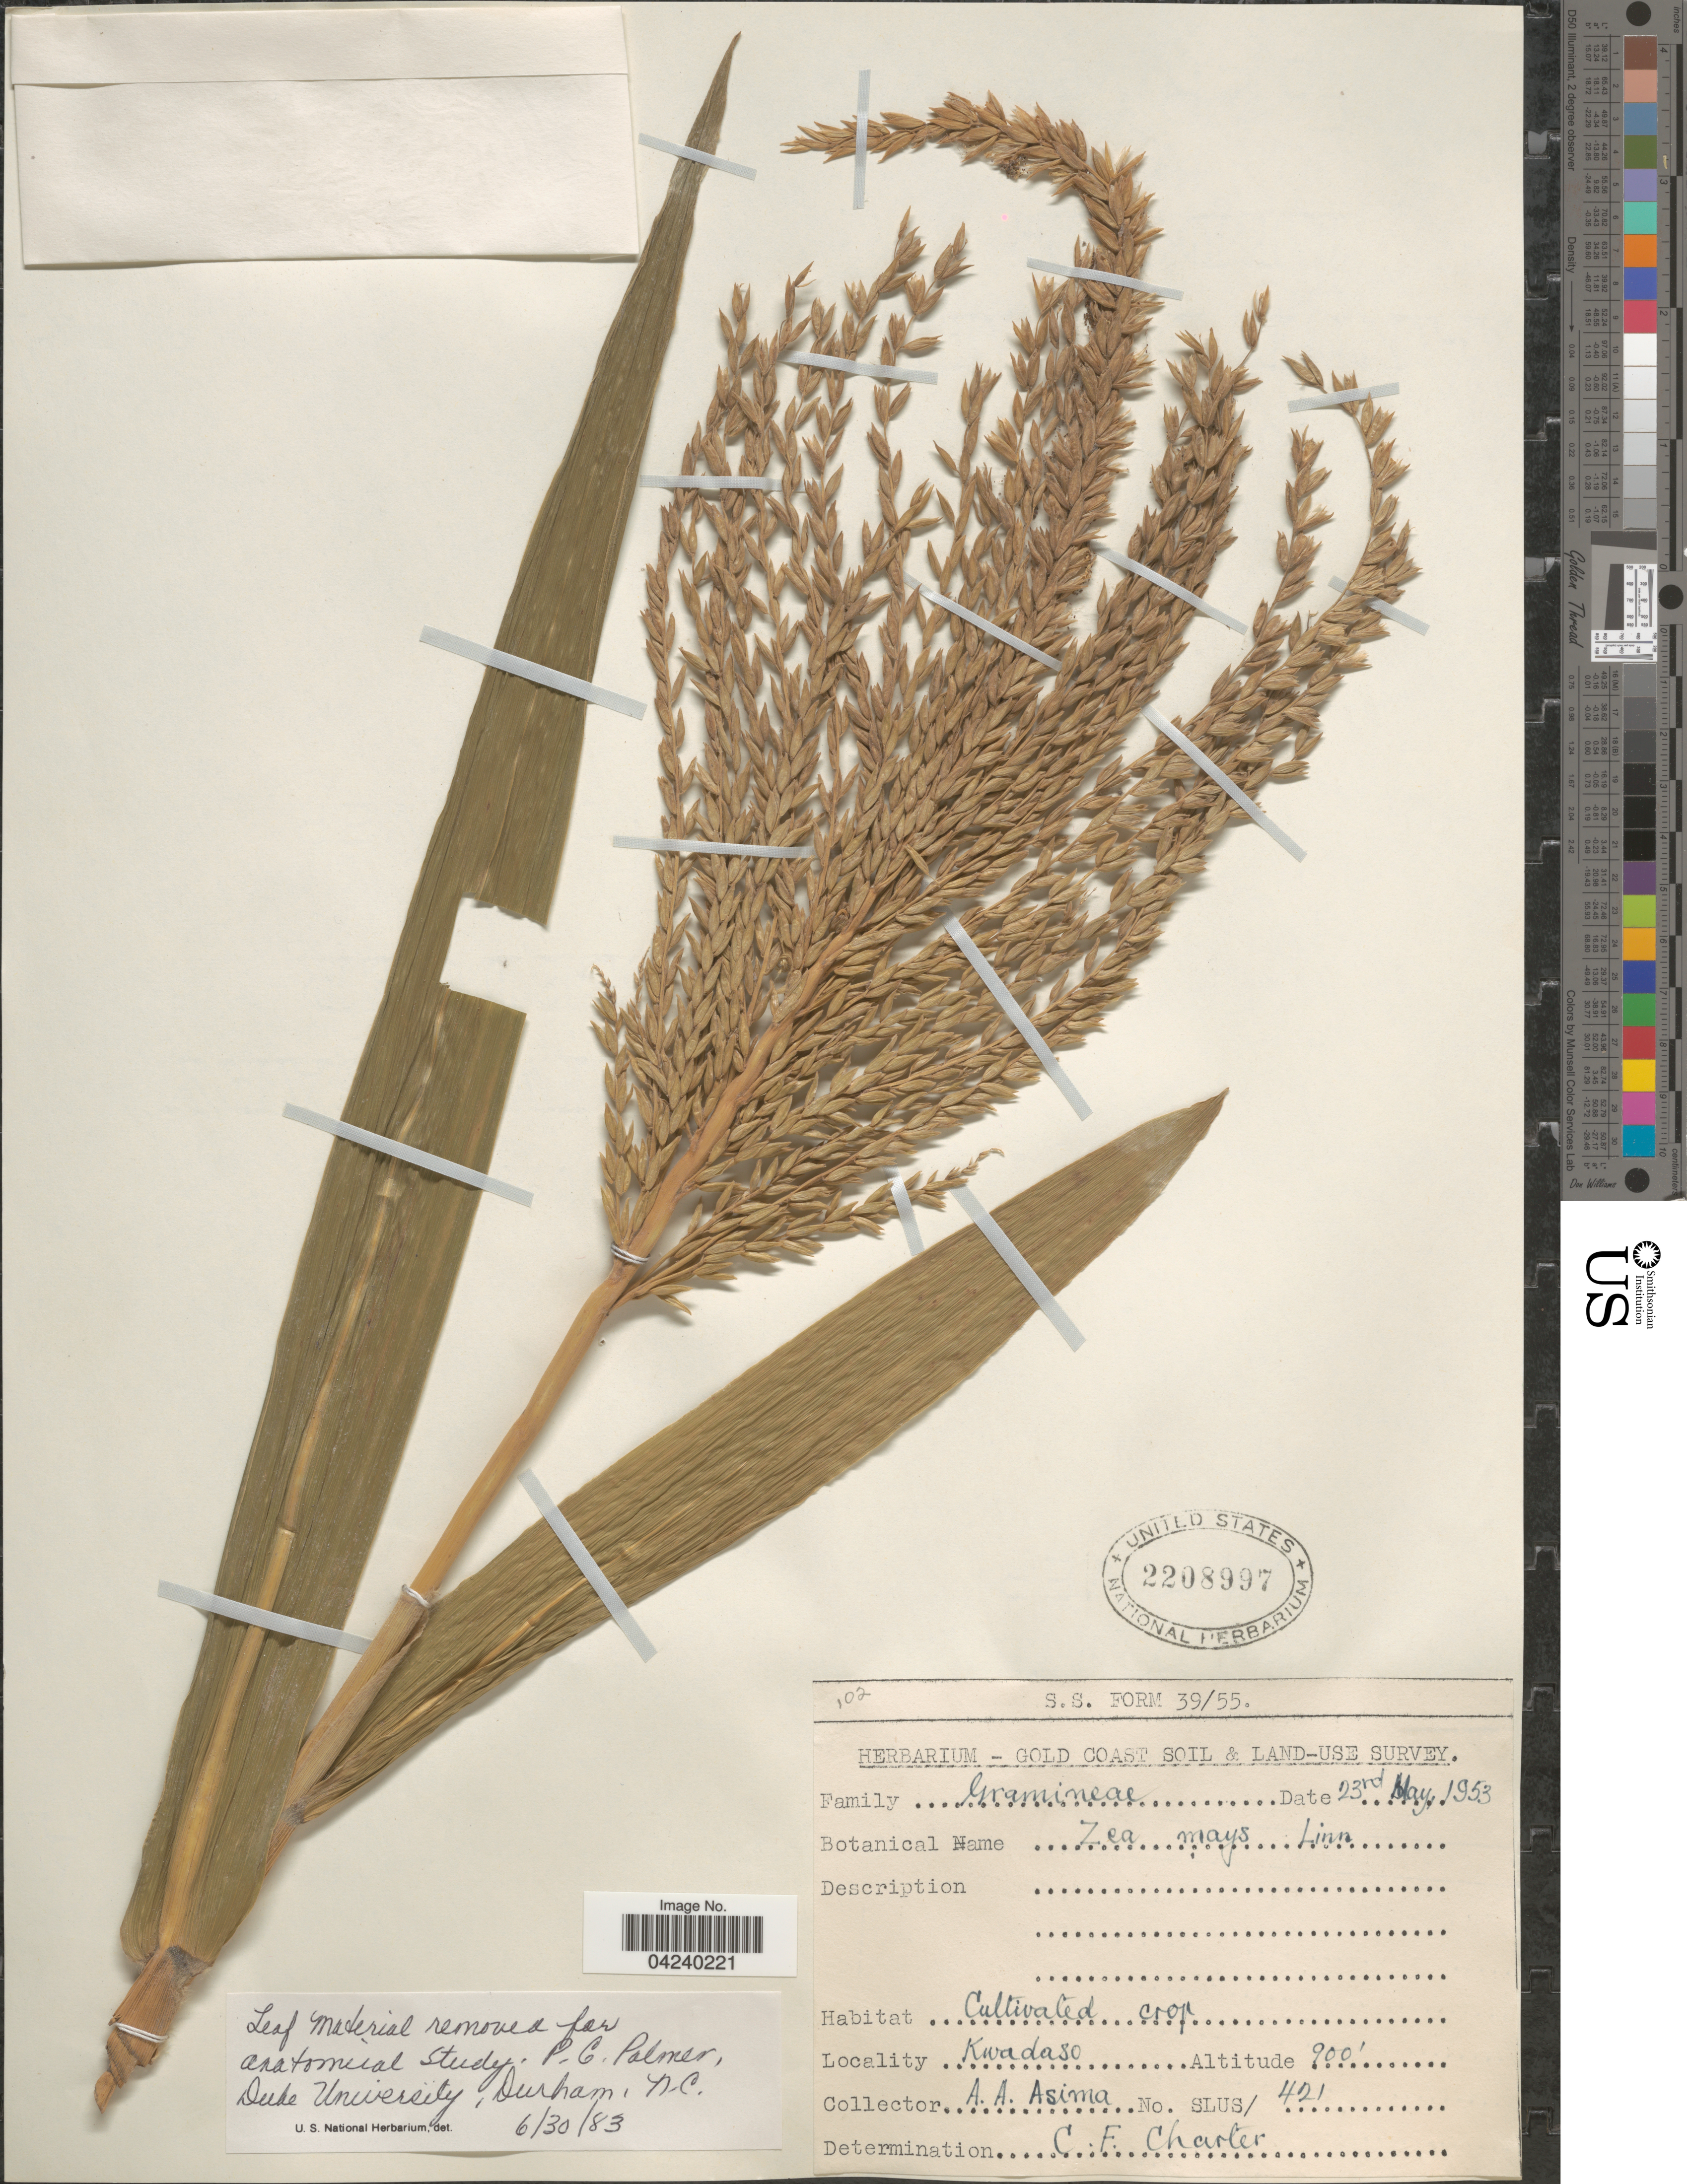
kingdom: Plantae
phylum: Tracheophyta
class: Liliopsida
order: Poales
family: Poaceae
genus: Zea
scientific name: Zea mays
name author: L.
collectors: A. Asima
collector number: SLUS/421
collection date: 1953-05-23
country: Ghana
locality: Gold Coast Soil & Land-Use Survey. Kwadaso.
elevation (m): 274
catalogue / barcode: US 2208997